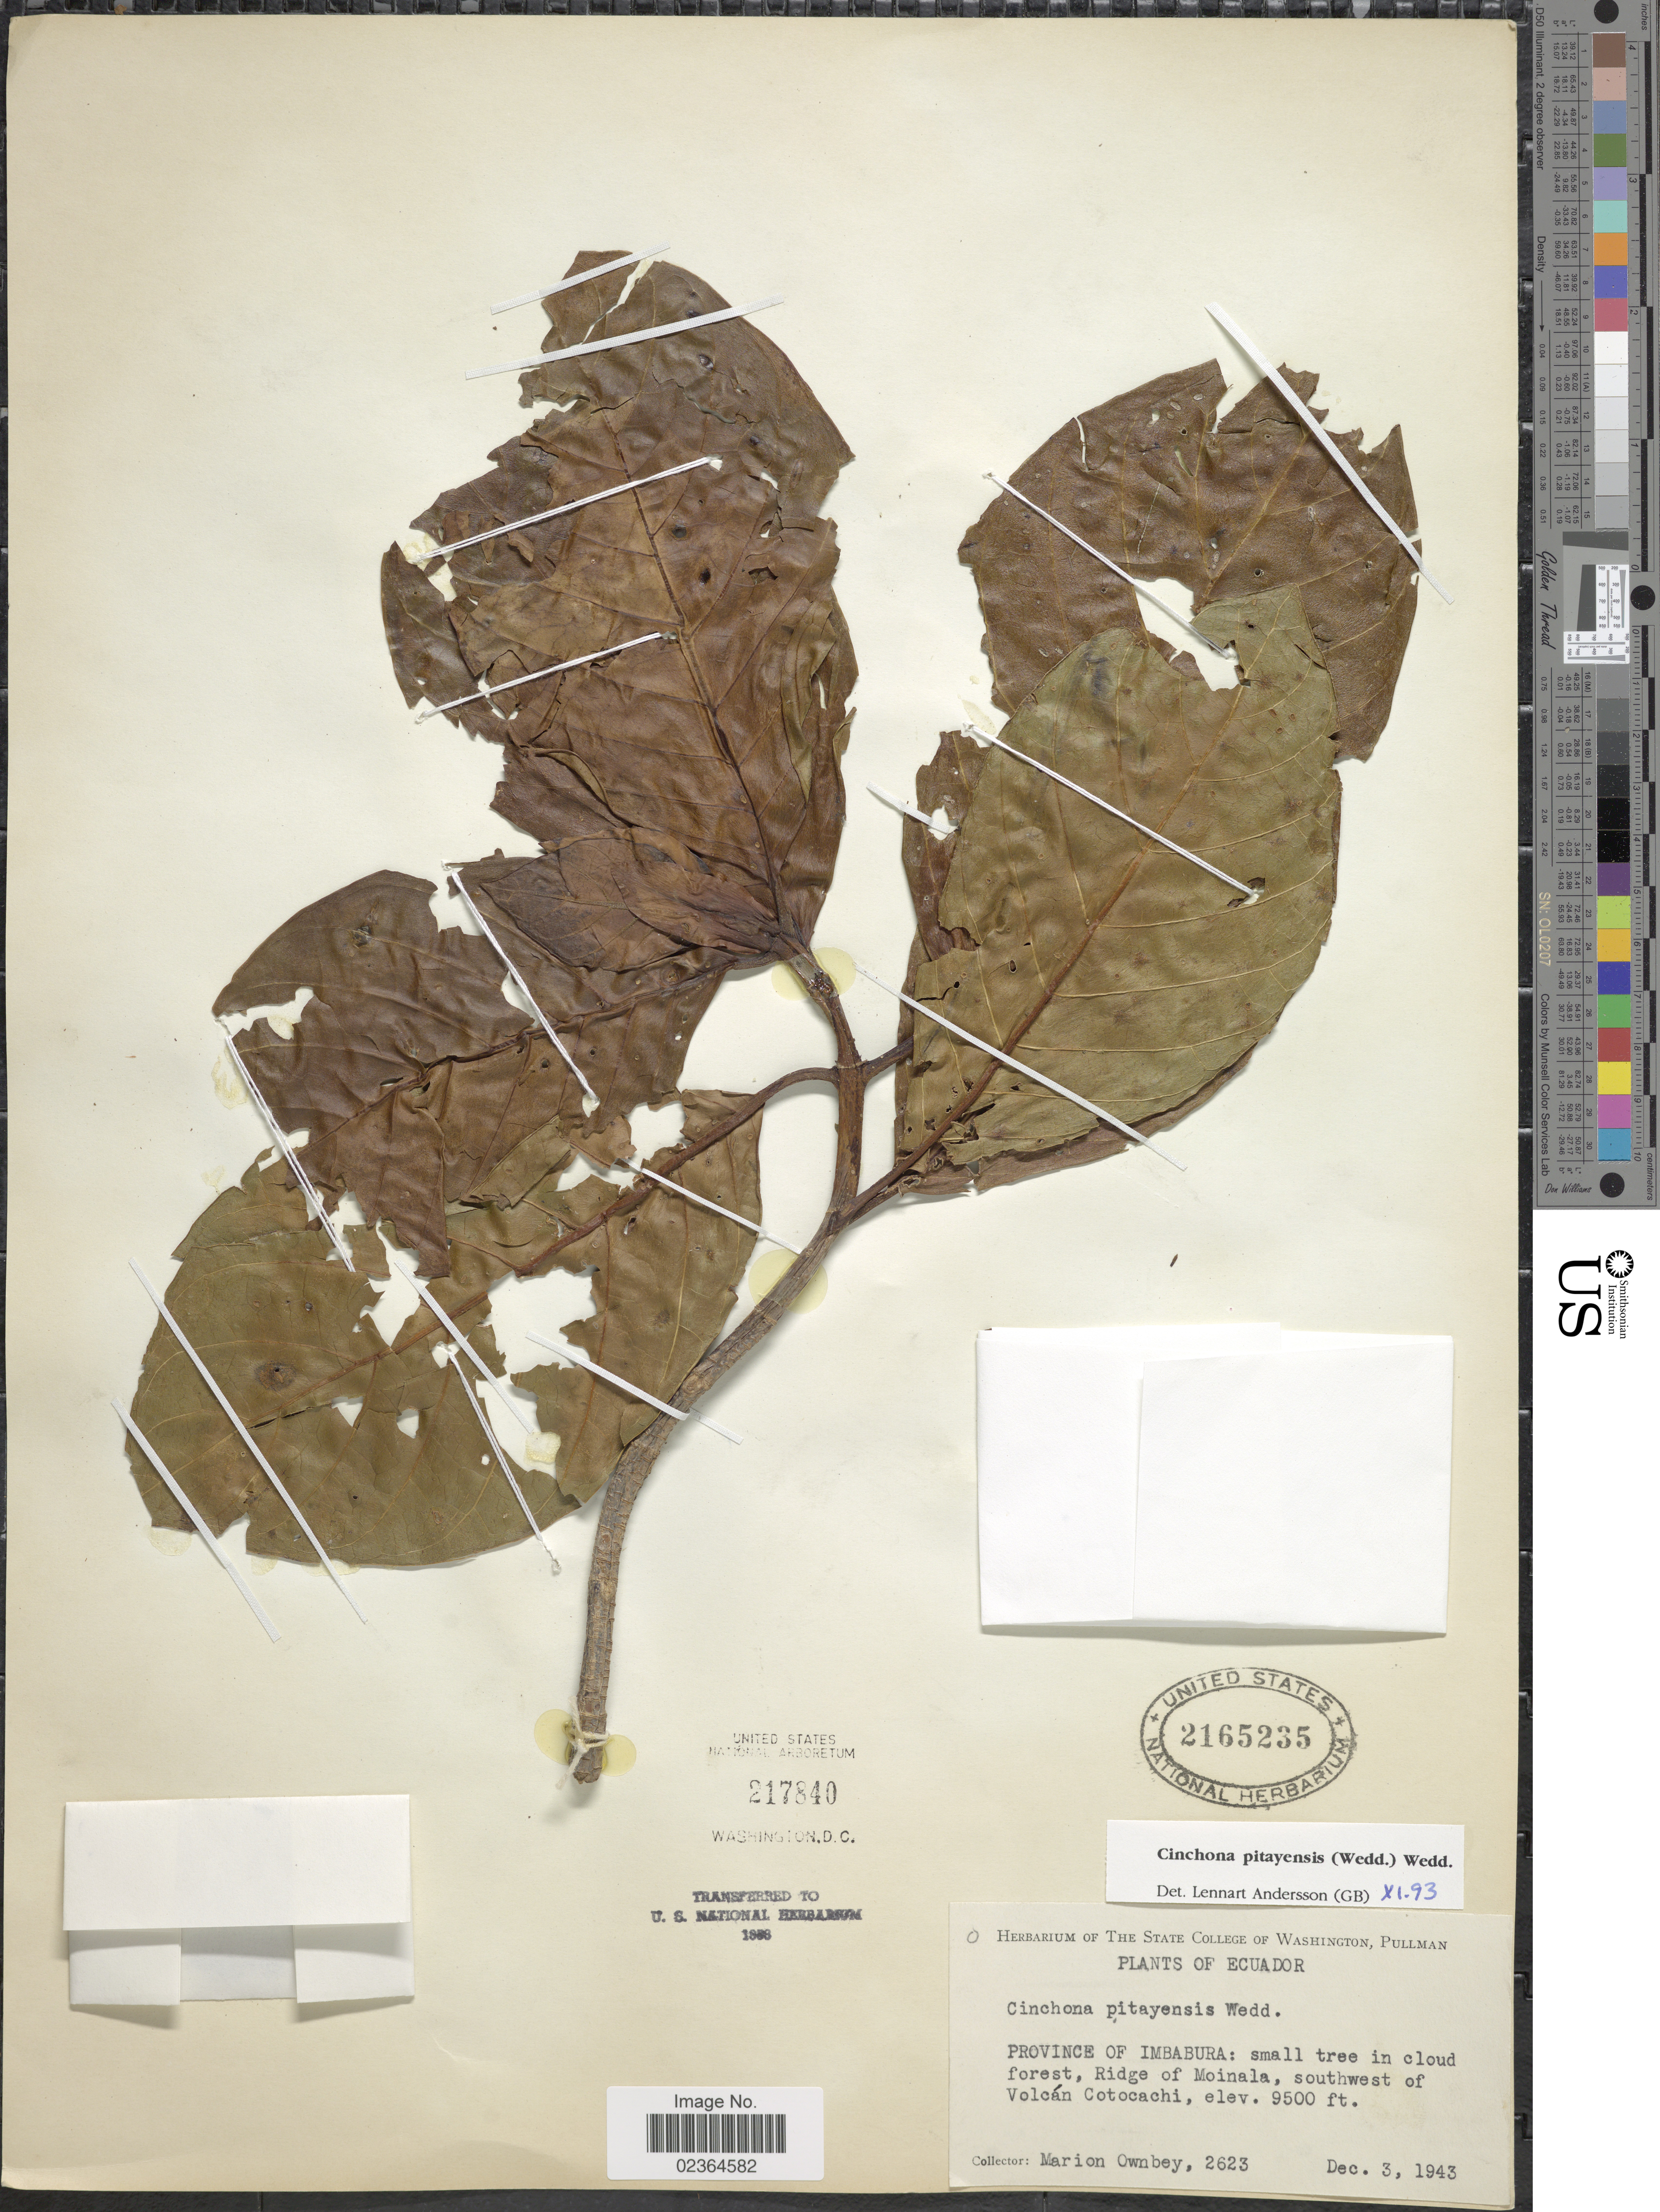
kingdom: Plantae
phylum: Tracheophyta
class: Magnoliopsida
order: Gentianales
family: Rubiaceae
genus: Cinchona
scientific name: Cinchona pitayensis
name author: Wedd.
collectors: F. M. Ownbey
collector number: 2623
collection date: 1943-12-03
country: Ecuador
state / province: Imbabura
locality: Ridge of Moinala, southwest of Volcán Cotocachi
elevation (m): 2896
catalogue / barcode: US 2165235